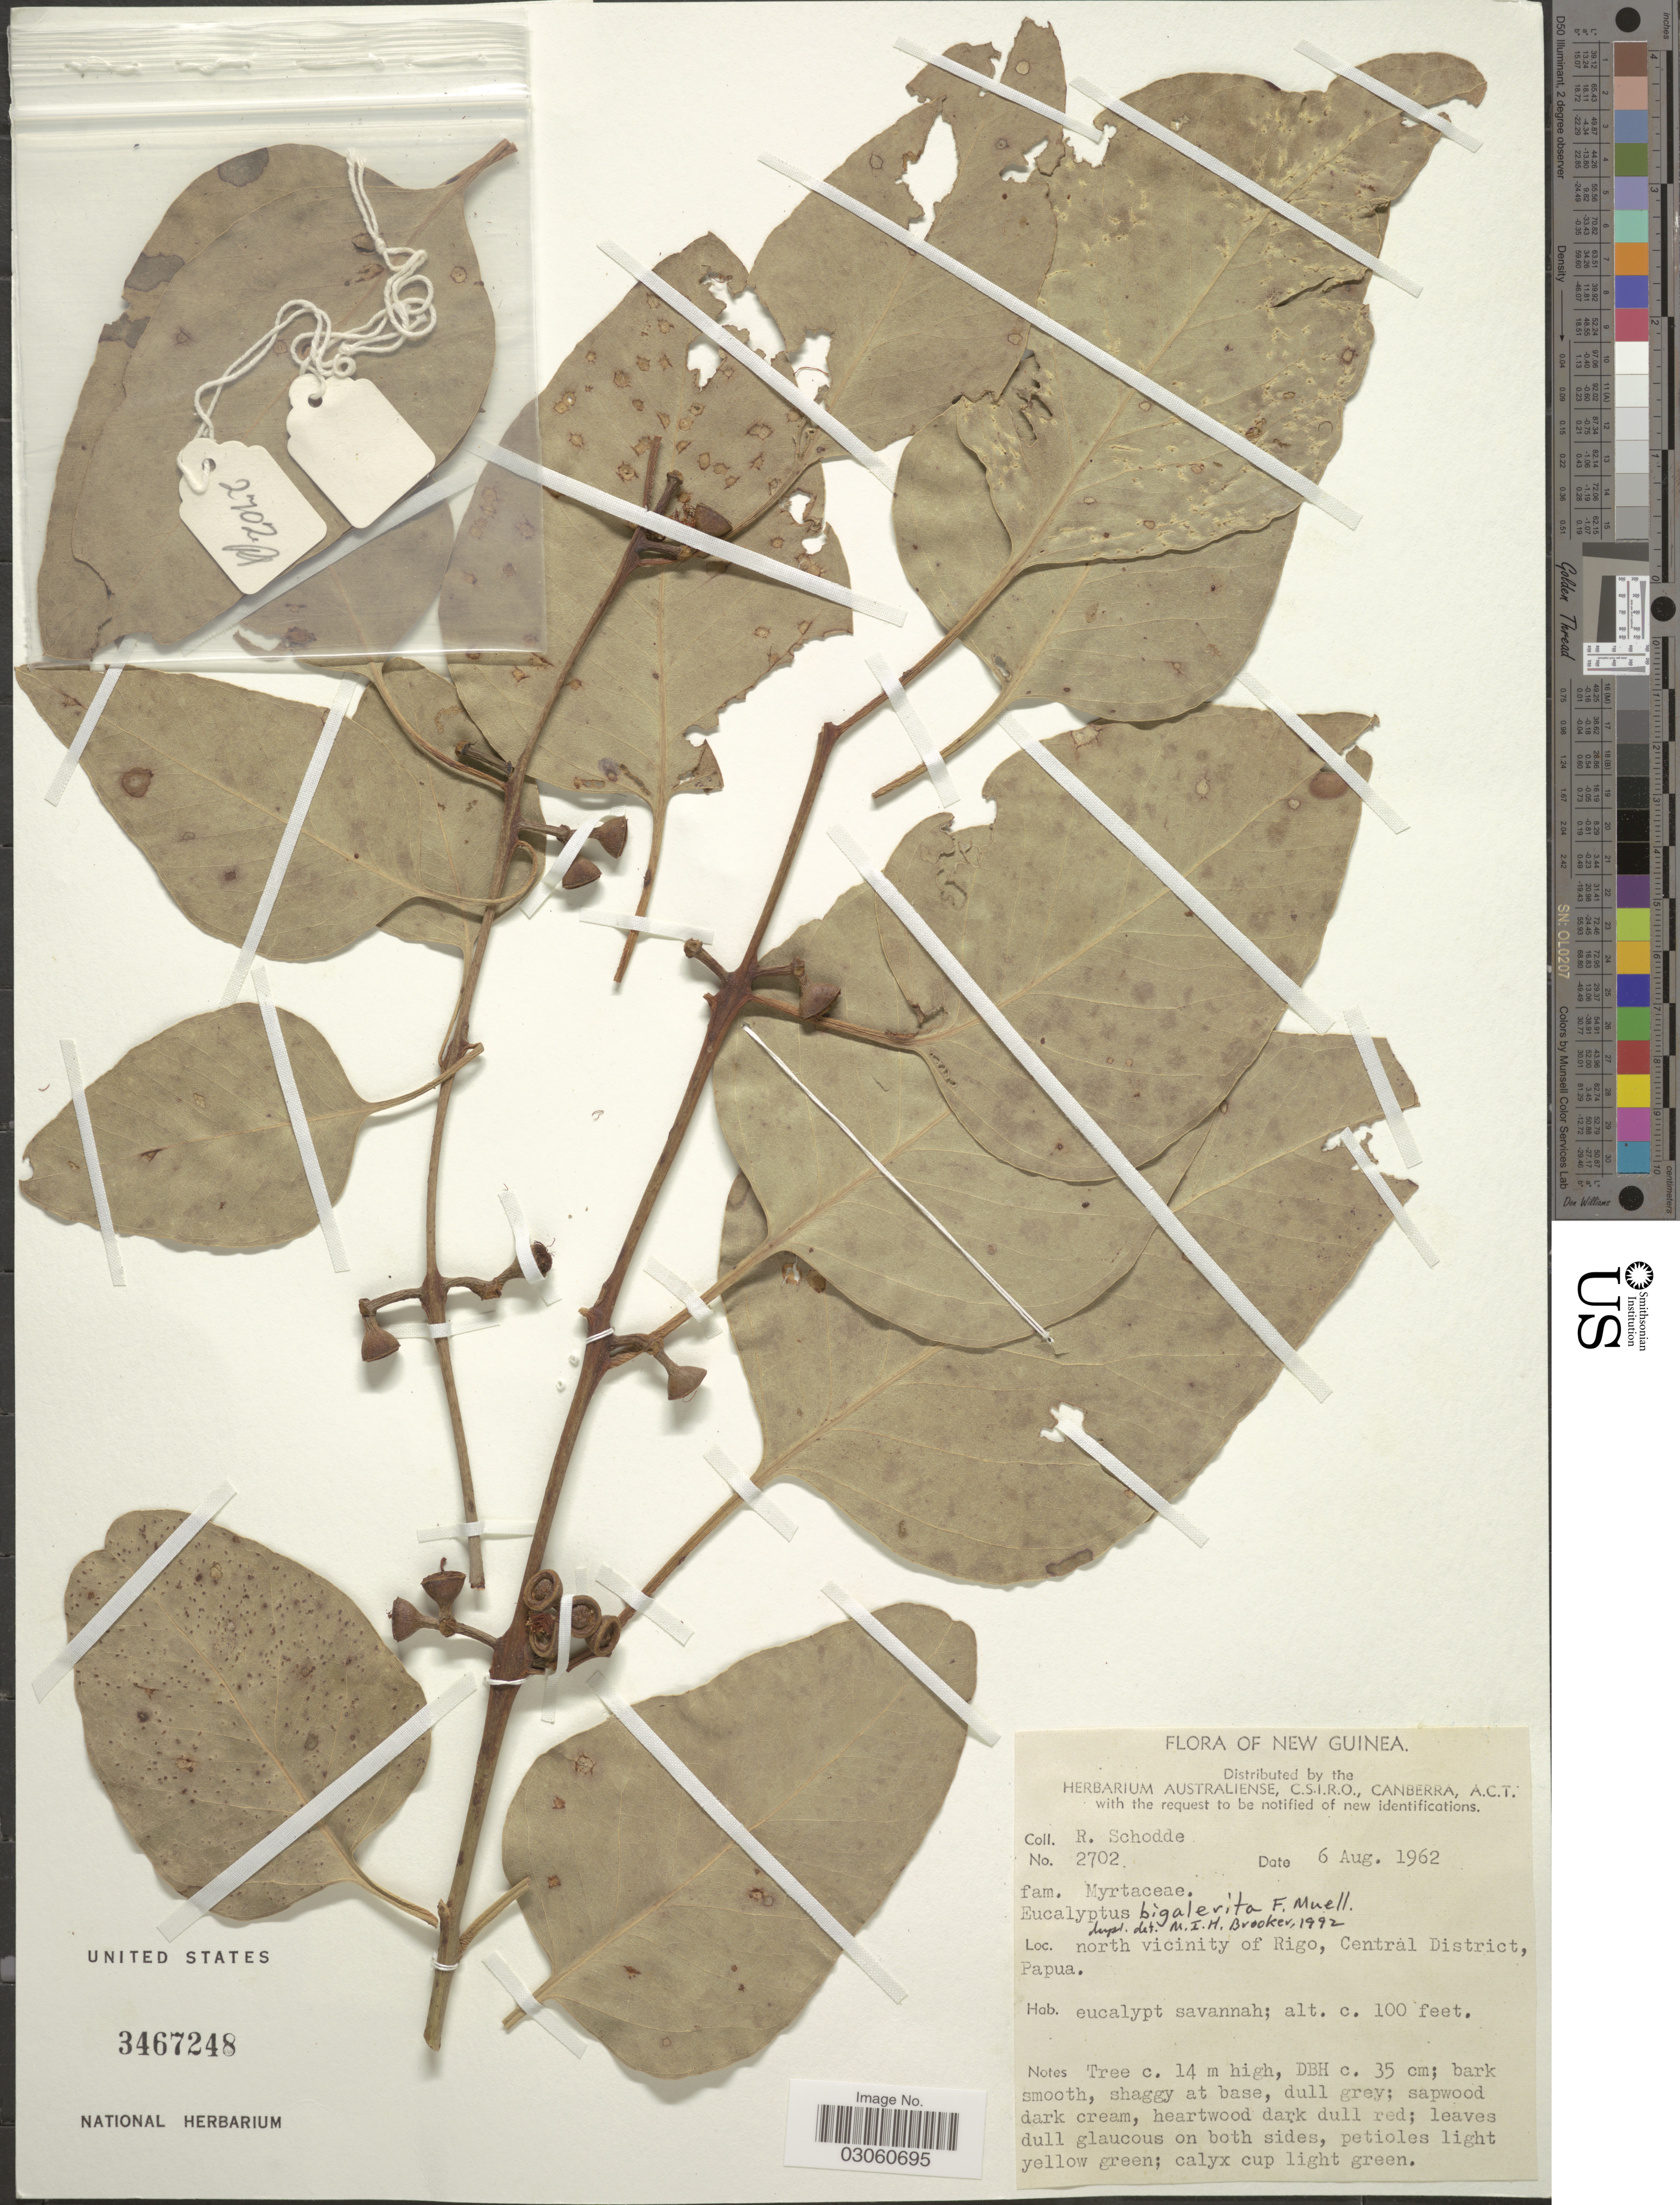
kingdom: Plantae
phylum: Tracheophyta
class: Magnoliopsida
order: Myrtales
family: Myrtaceae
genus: Eucalyptus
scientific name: Eucalyptus bigalerita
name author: F. Muell.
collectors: R. Schodde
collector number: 2702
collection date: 1962-08-06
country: Papua New Guinea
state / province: Central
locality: New Guinea, north vicinity of Rigo, Central District, Papua.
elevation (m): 30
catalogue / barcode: US 3467248